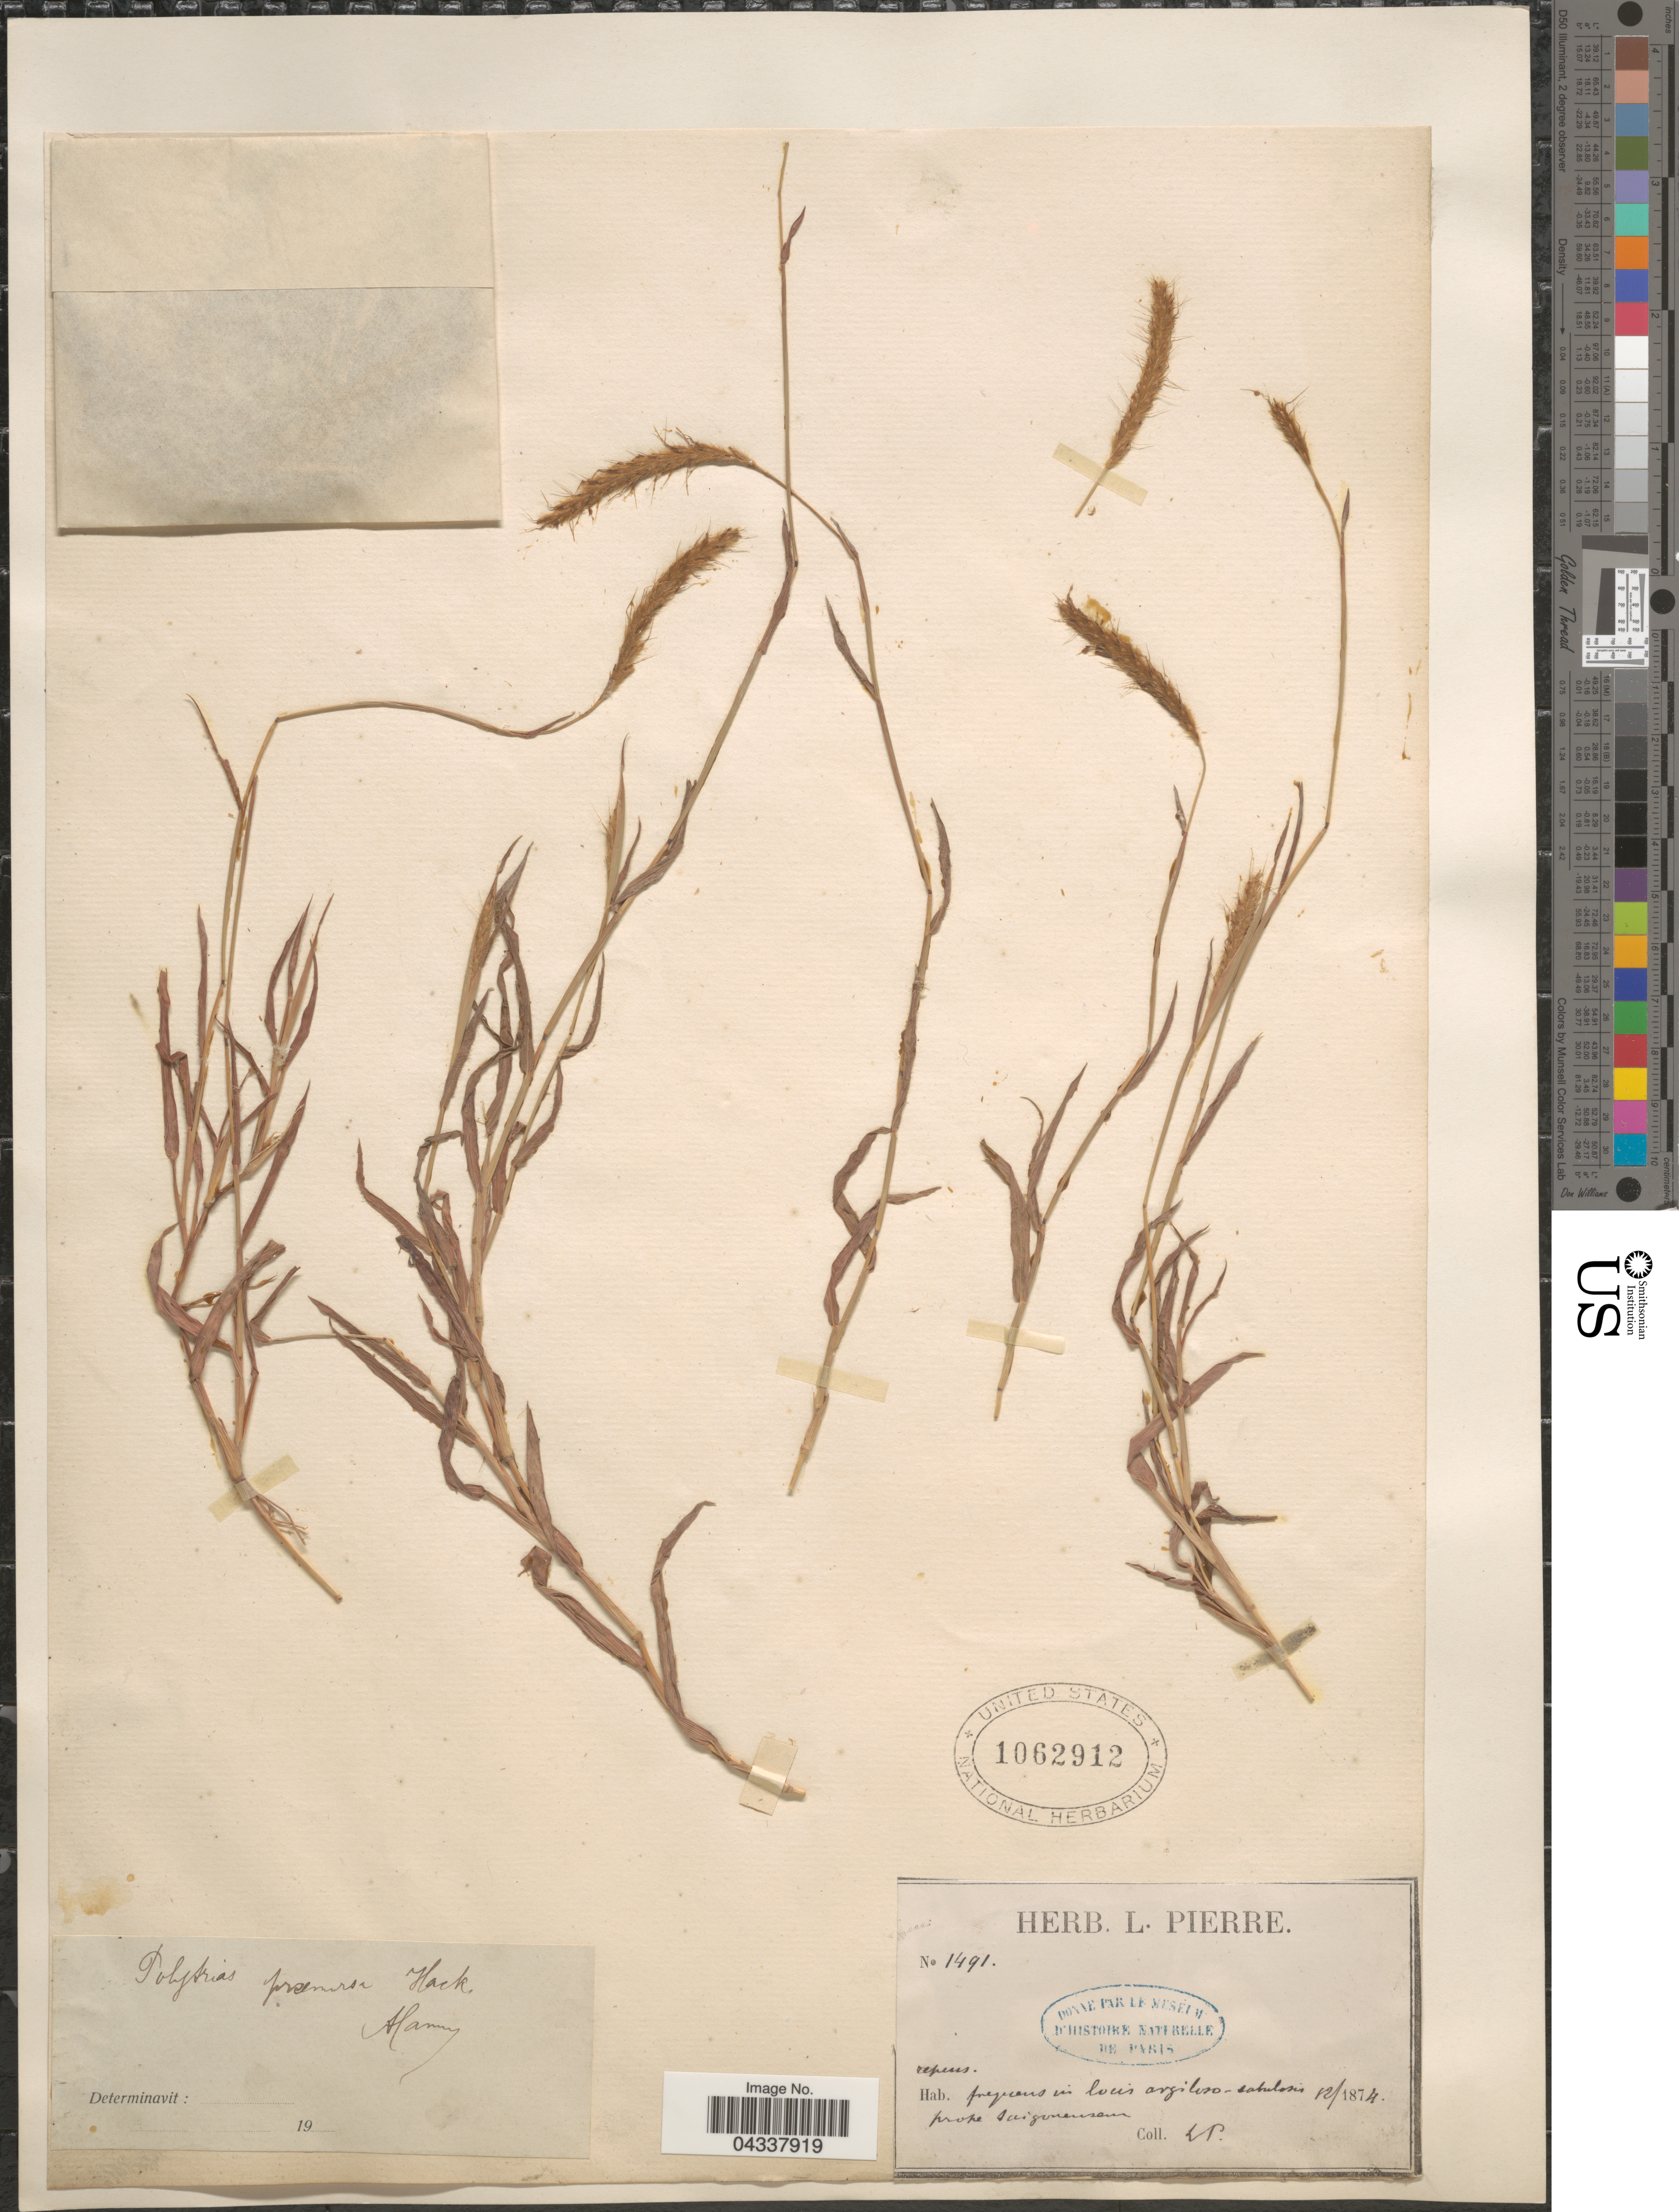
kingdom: Plantae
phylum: Tracheophyta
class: Liliopsida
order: Poales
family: Poaceae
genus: Polytrias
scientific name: Polytrias indica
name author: (Houtt.) Veldkamp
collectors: L. Pierre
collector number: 1491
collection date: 1874-12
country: Vietnam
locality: Frequens in locis argiloso-sabulosis prope Saigonensen.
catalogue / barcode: US 1062912